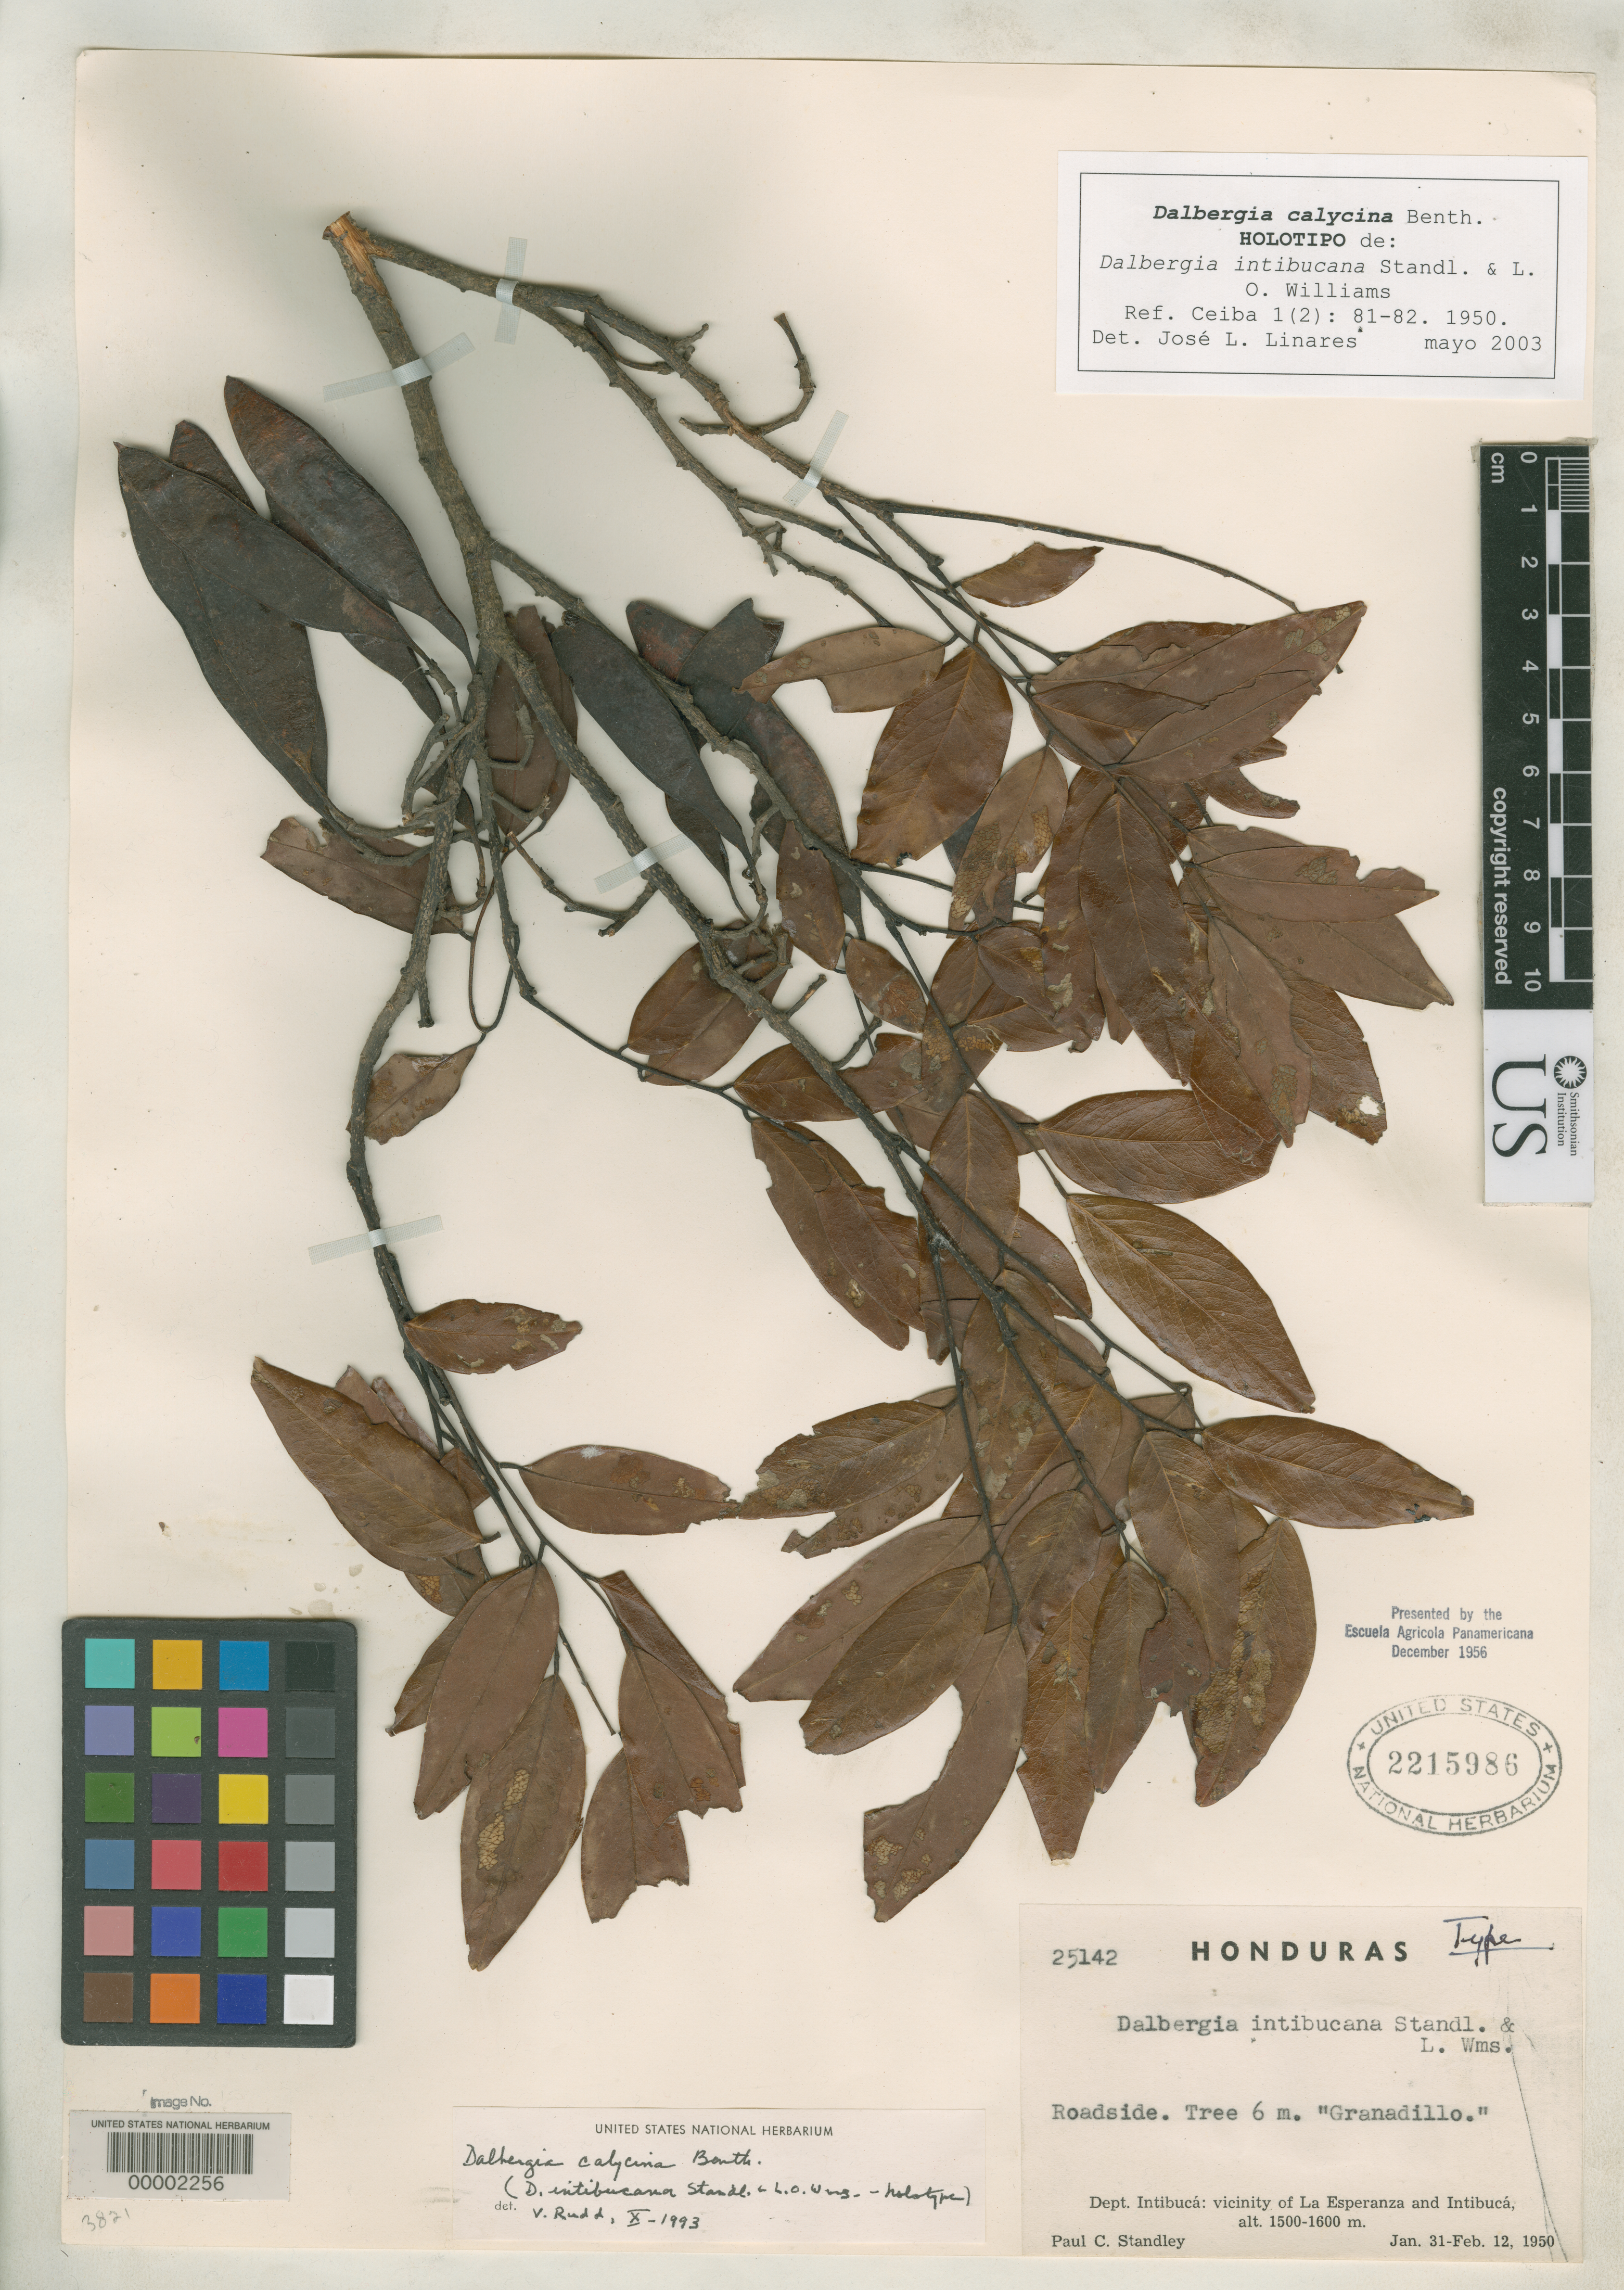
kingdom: Plantae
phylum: Tracheophyta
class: Magnoliopsida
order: Fabales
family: Fabaceae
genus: Dalbergia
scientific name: Dalbergia intibucana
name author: Standl. & L.O. Williams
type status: Holotype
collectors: P. C. Standley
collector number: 25142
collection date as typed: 31 Jan 1950 to 12 Feb 1950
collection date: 1950-01-31/1950-02-12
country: Honduras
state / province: Intibucá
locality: Vicinity de La Esperanza & Intibucá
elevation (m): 1500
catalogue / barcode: US 2215986